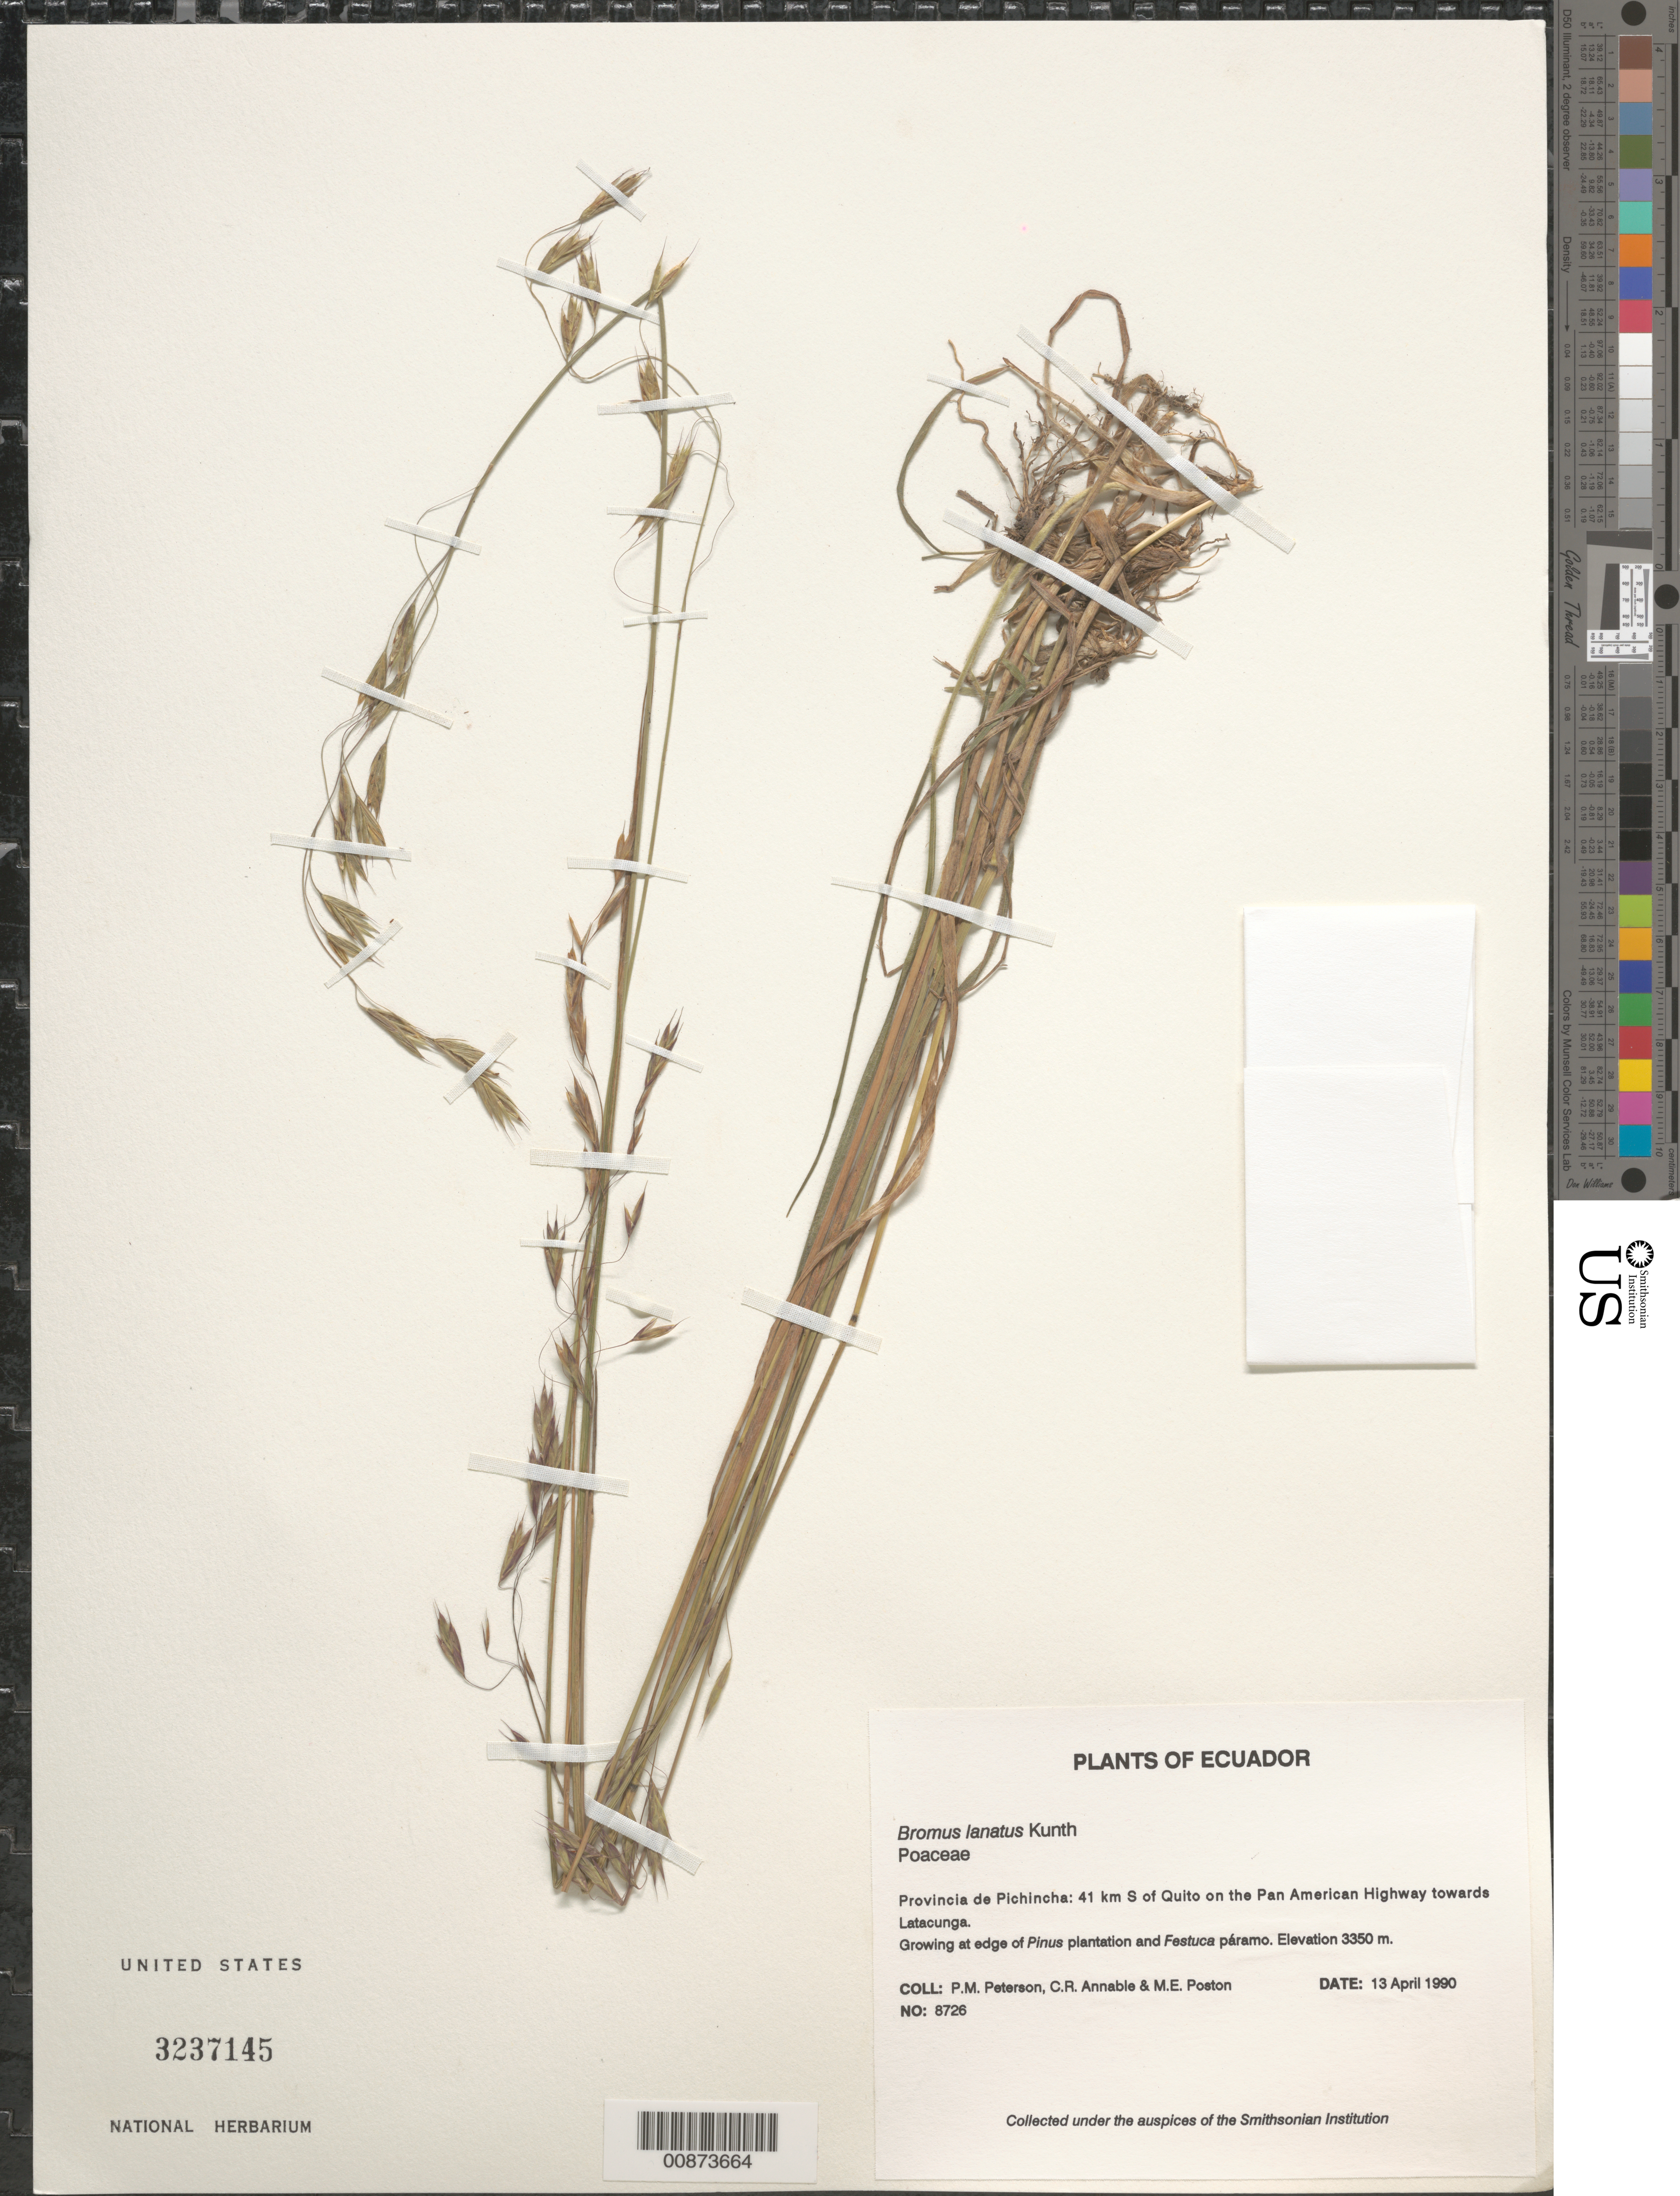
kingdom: Plantae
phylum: Tracheophyta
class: Liliopsida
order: Poales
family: Poaceae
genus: Bromus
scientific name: Bromus lanatus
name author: Kunth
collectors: P. M. Peterson, C. R. Annable & M. Poston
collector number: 08726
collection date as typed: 13 Apr 1990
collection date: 1990-04-13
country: Ecuador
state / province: Pichincha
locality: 41 km S of Quito on the Pan American Highway towards Latacunga.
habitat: Growing at edge of Pinus plantation and Festuca páramo.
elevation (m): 3350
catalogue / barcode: US 3237145